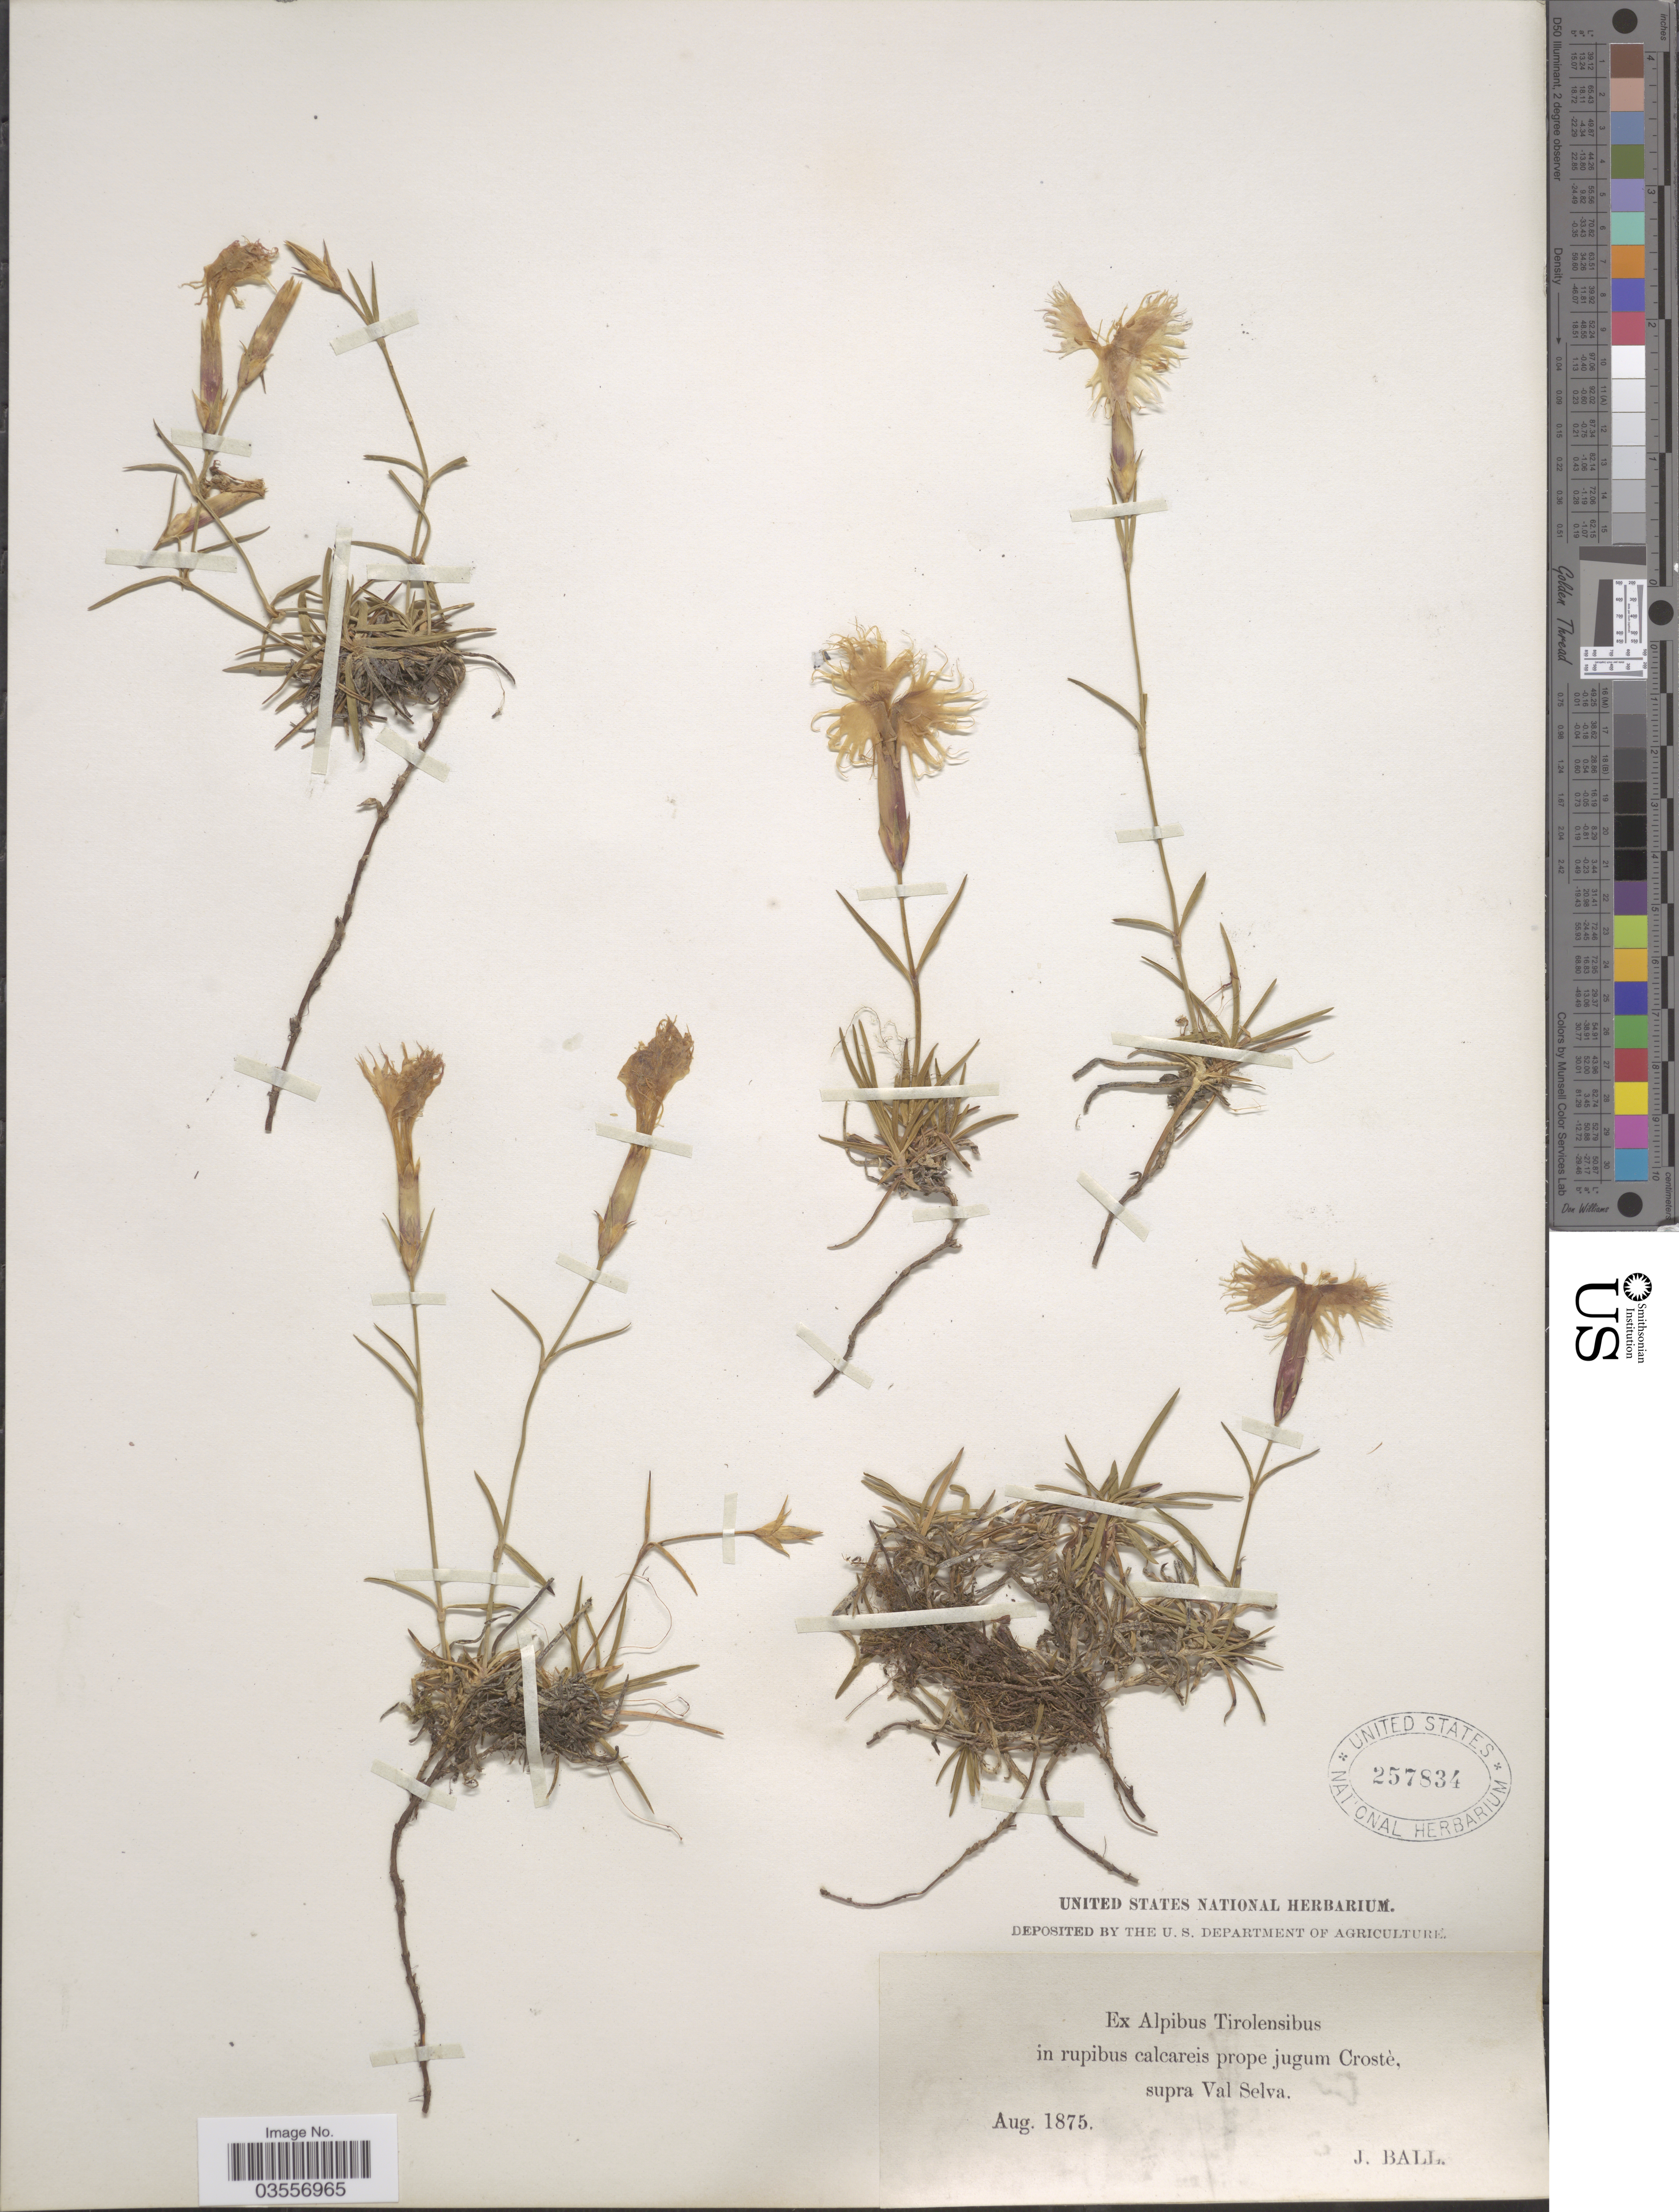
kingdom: Plantae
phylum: Tracheophyta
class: Magnoliopsida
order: Caryophyllales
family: Caryophyllaceae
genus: Dianthus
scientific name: Dianthus sp.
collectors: J. Ball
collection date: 1875-08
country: Italy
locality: Ex Alpibus Tirolensibus in rupibus calcareis prope jugum Crostè, supra Val Selva.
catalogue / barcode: US 257834